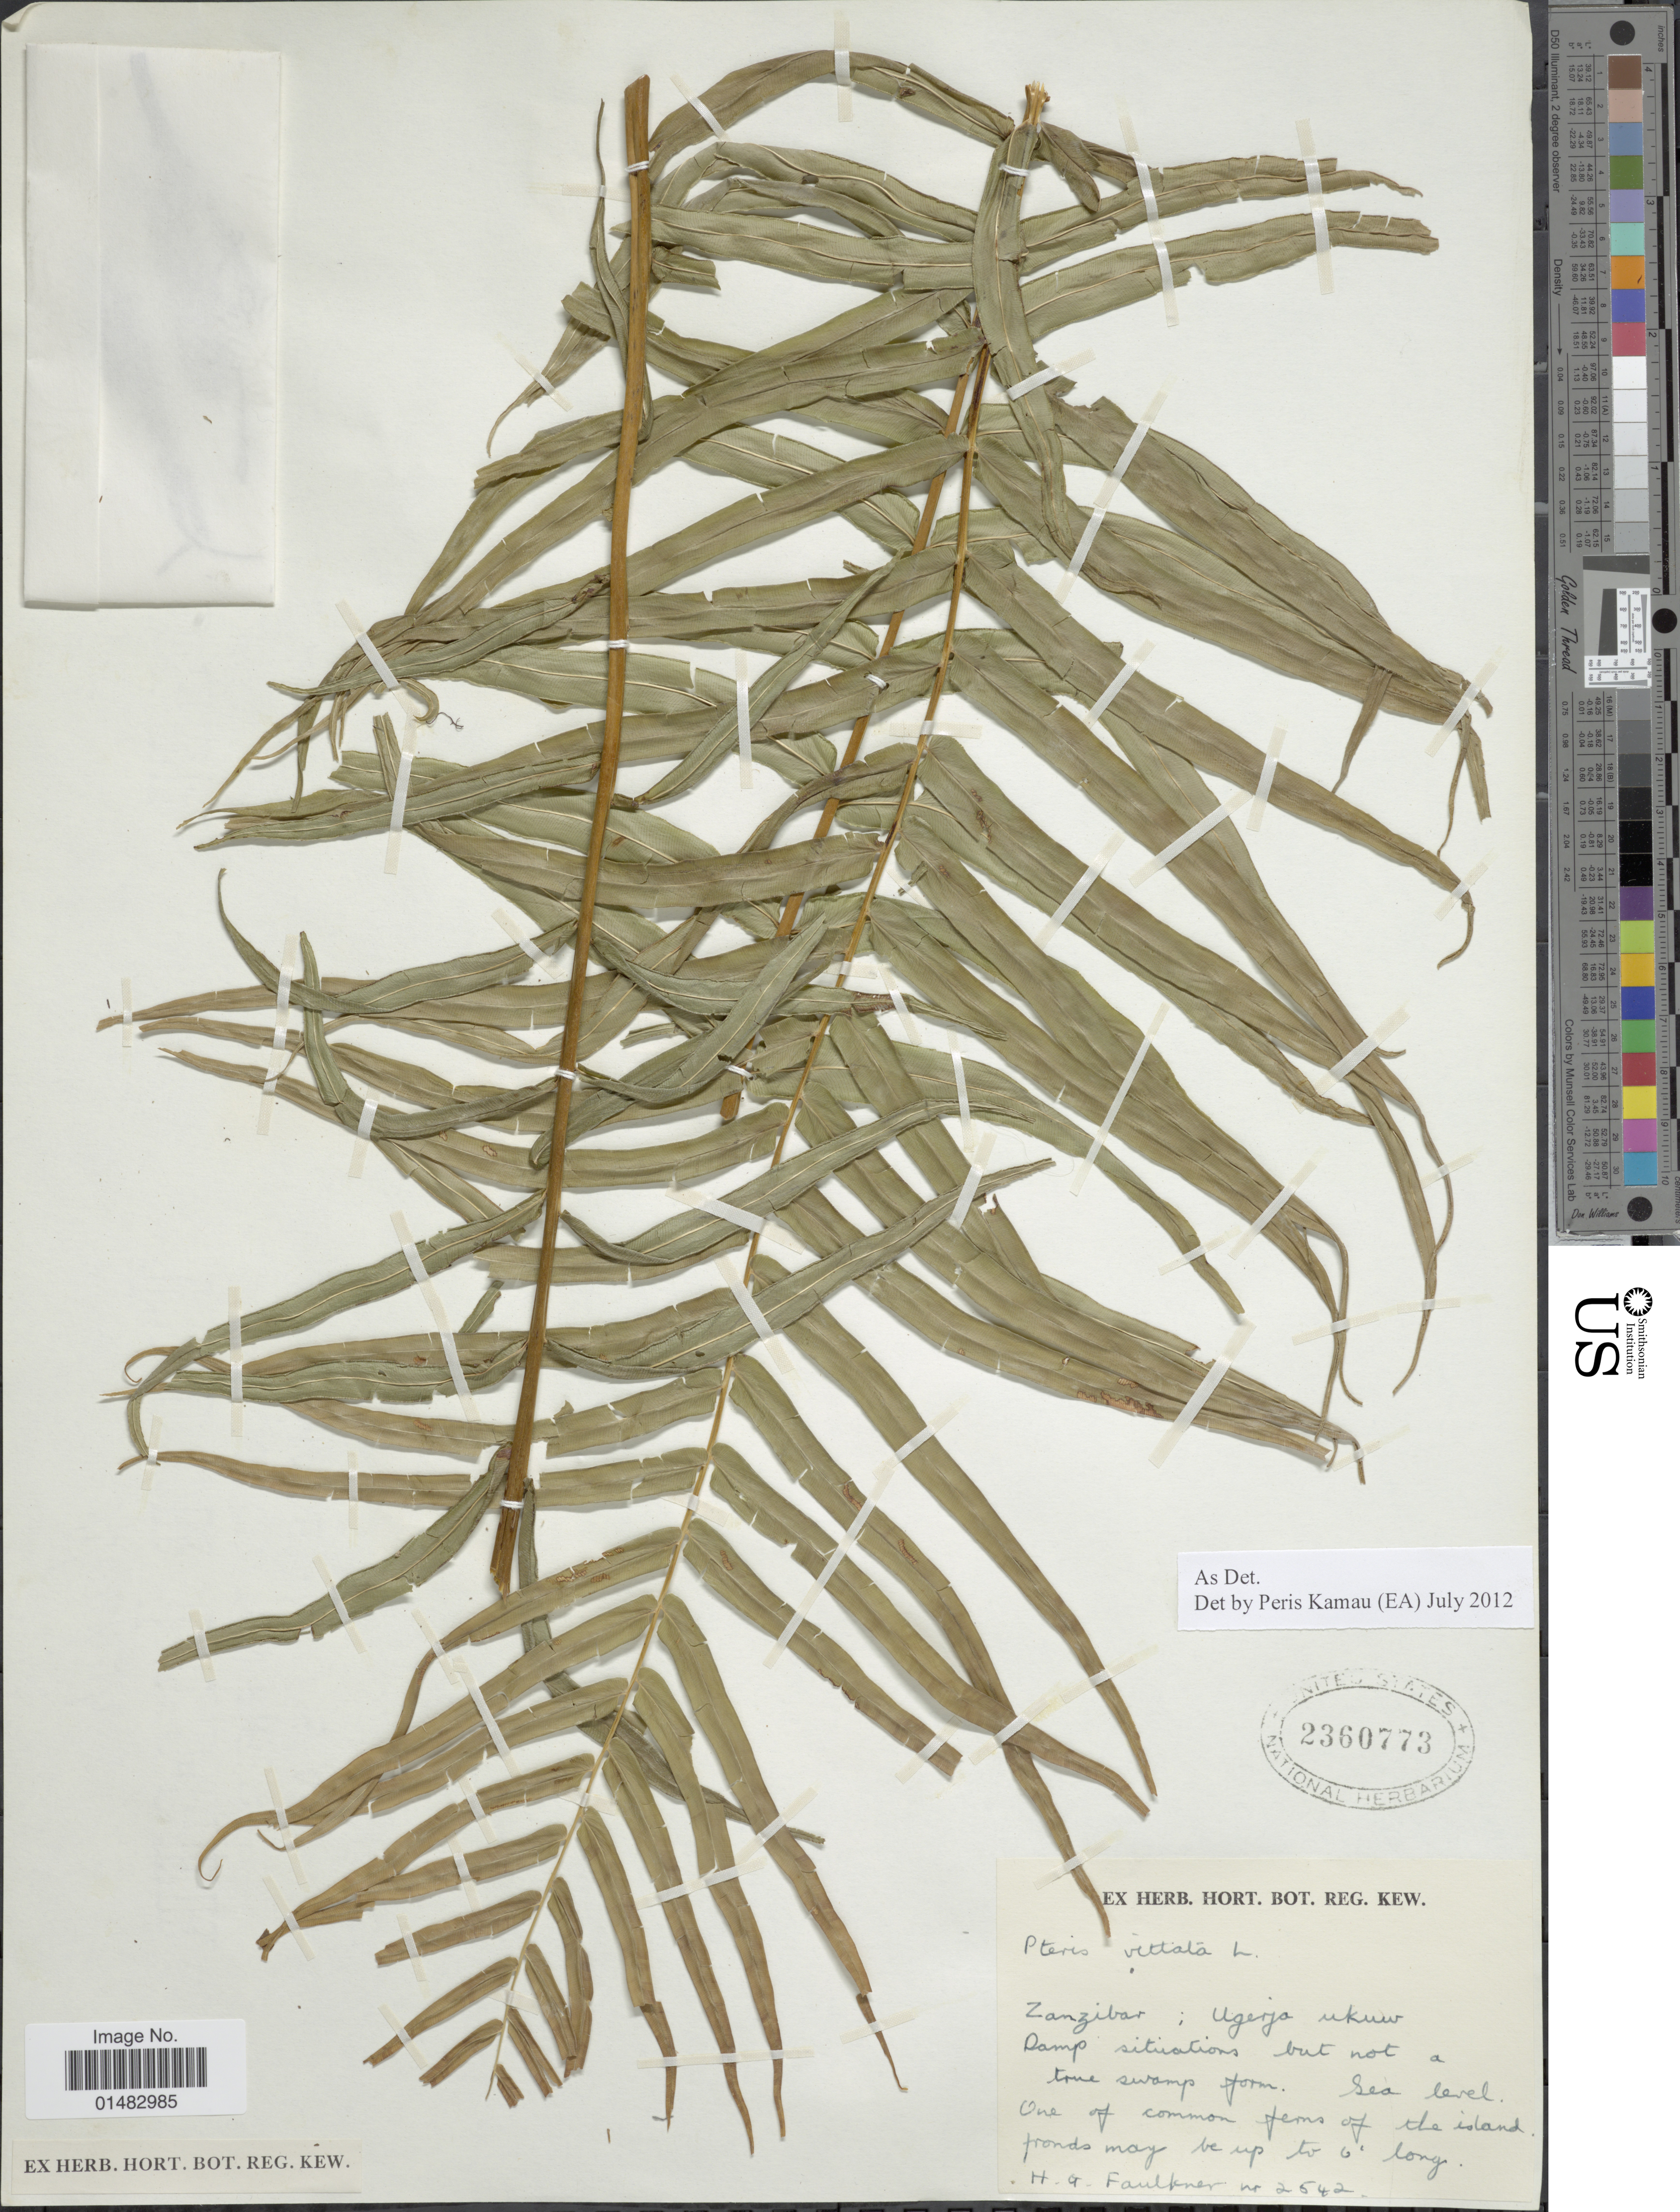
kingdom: Plantae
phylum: Tracheophyta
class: Polypodiopsida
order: Polypodiales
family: Pteridaceae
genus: Pteris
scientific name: Pteris vittata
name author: L.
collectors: H. Faulkner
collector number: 2542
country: Tanzania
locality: Ugerja ukuur Damp situations but not a true swamp form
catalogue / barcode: US 2360773